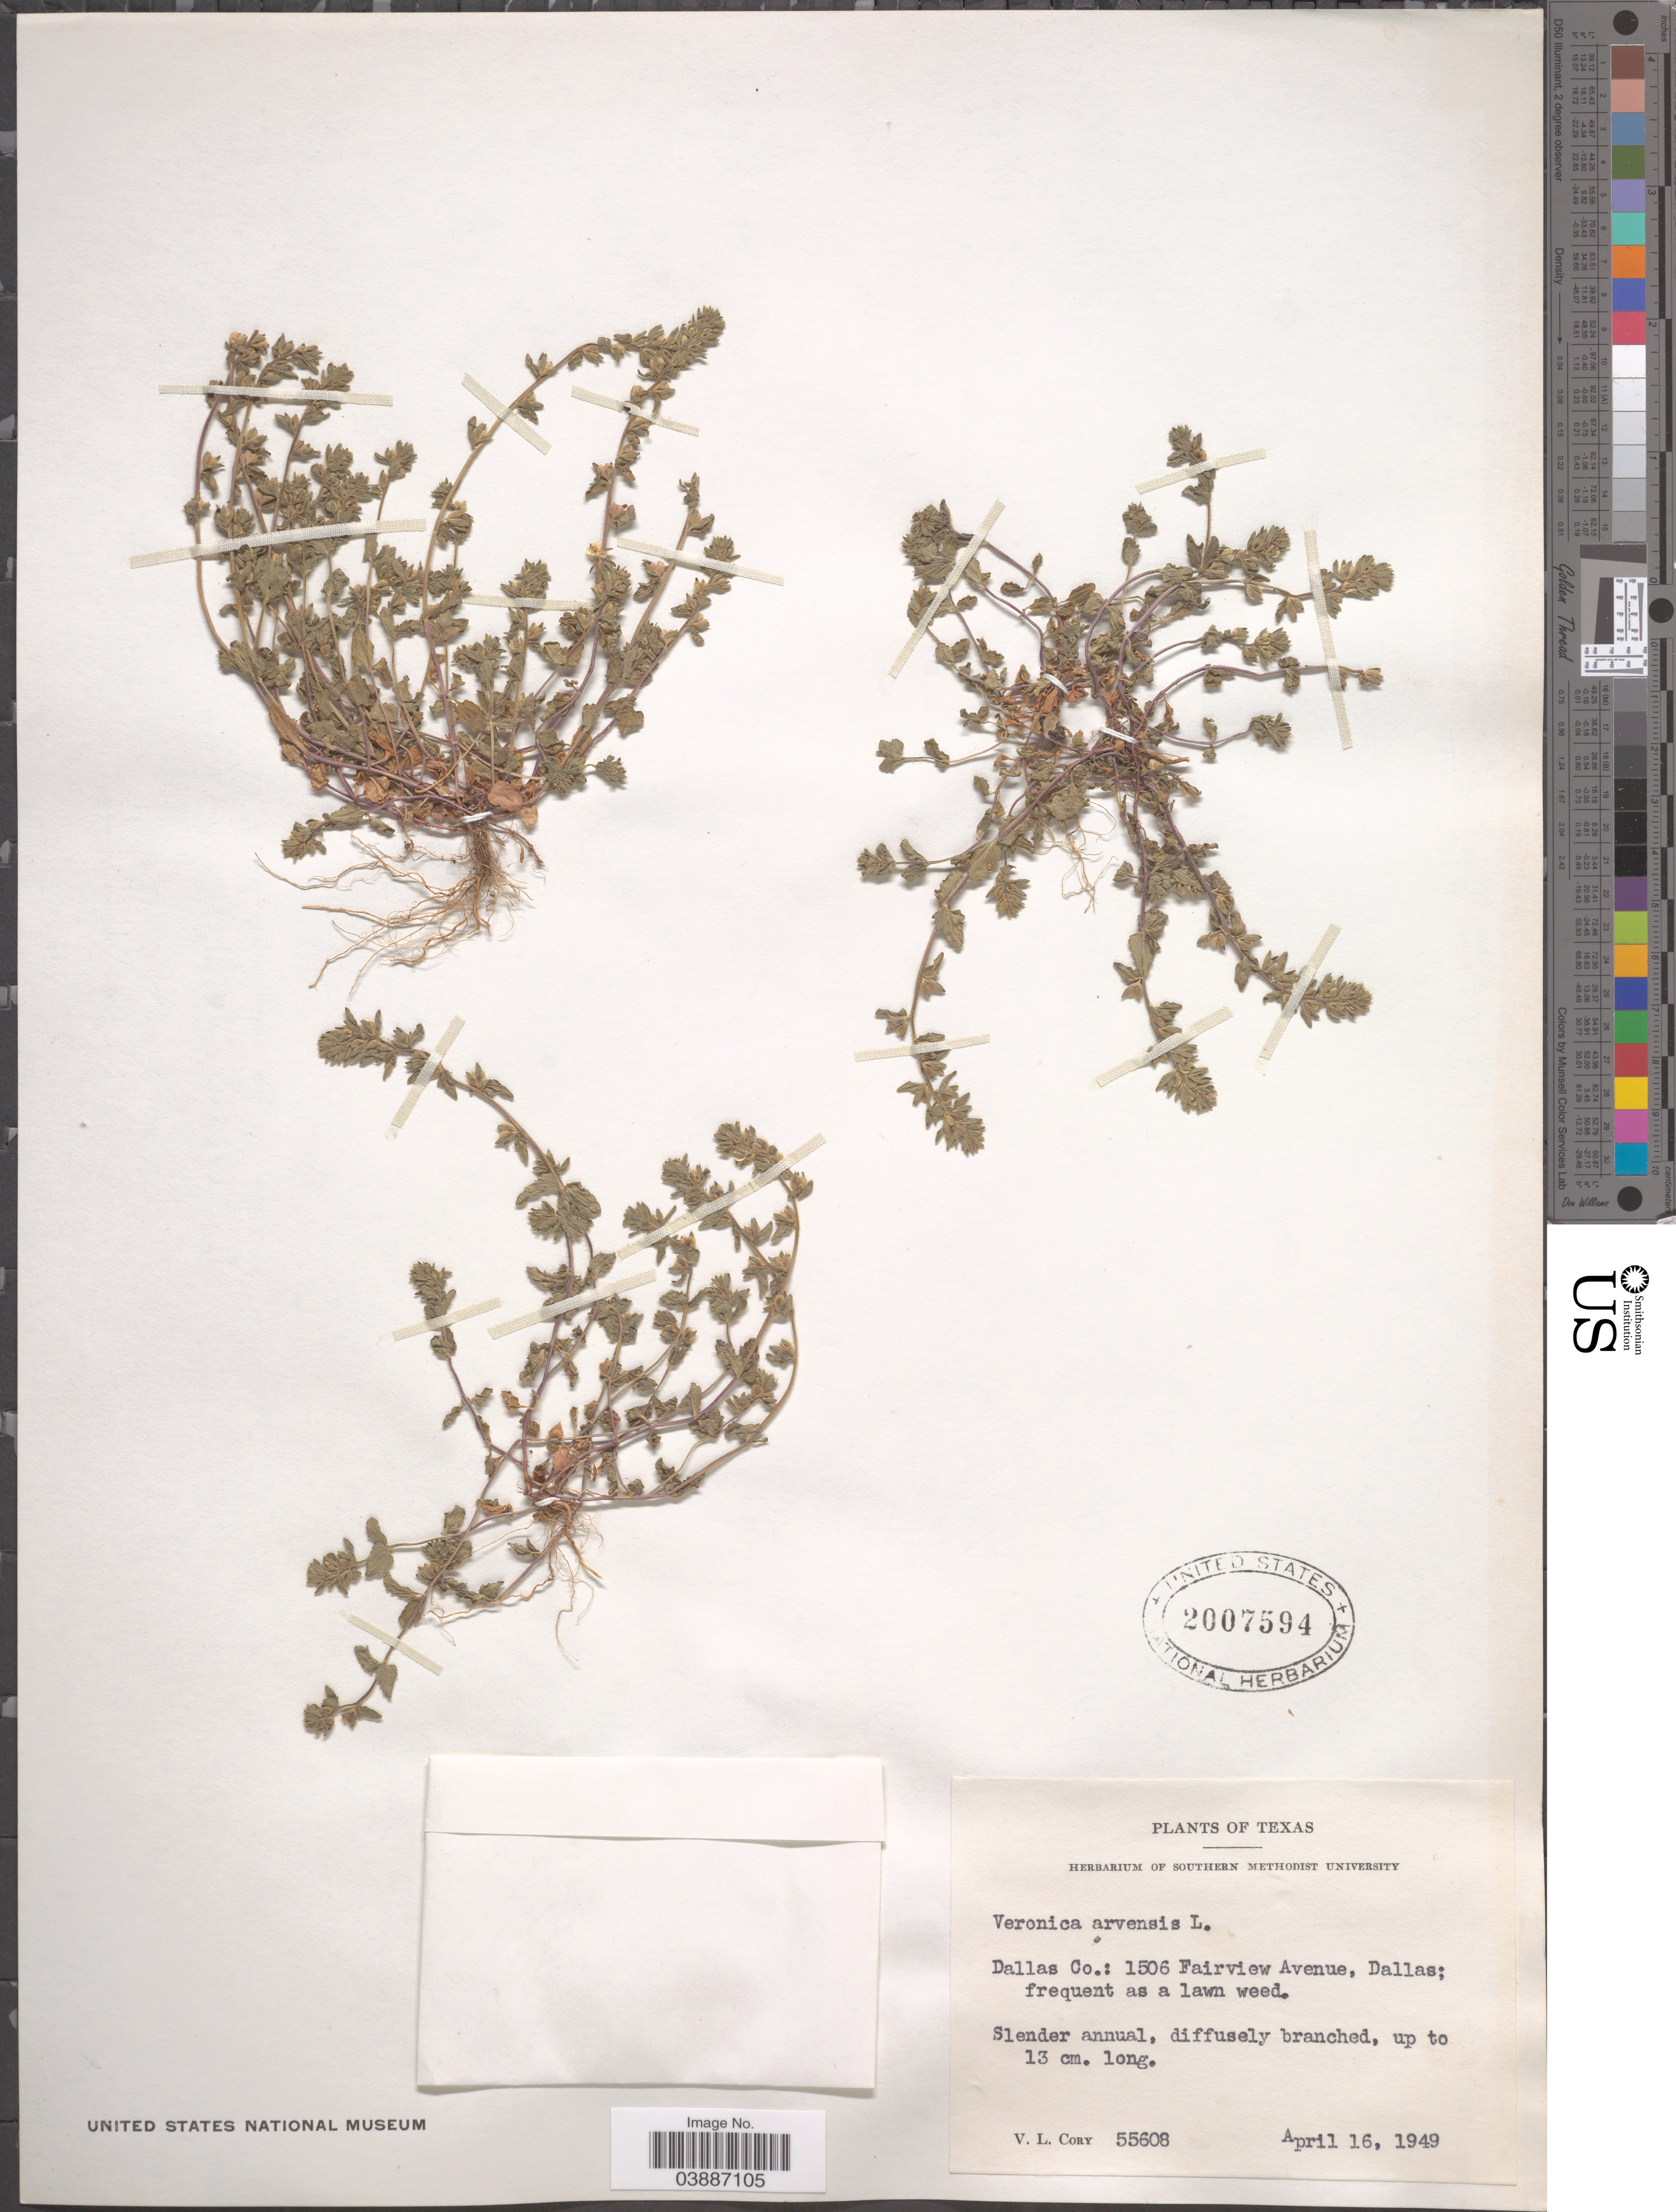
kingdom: Plantae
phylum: Tracheophyta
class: Magnoliopsida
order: Lamiales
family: Plantaginaceae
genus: Veronica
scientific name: Veronica arvensis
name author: L.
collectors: V. Cory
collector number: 55608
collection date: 1949-04-16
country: United States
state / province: Texas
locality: Dallas Co.: 1506 Fairview Avenue, Dallas.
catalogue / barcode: US 2007594